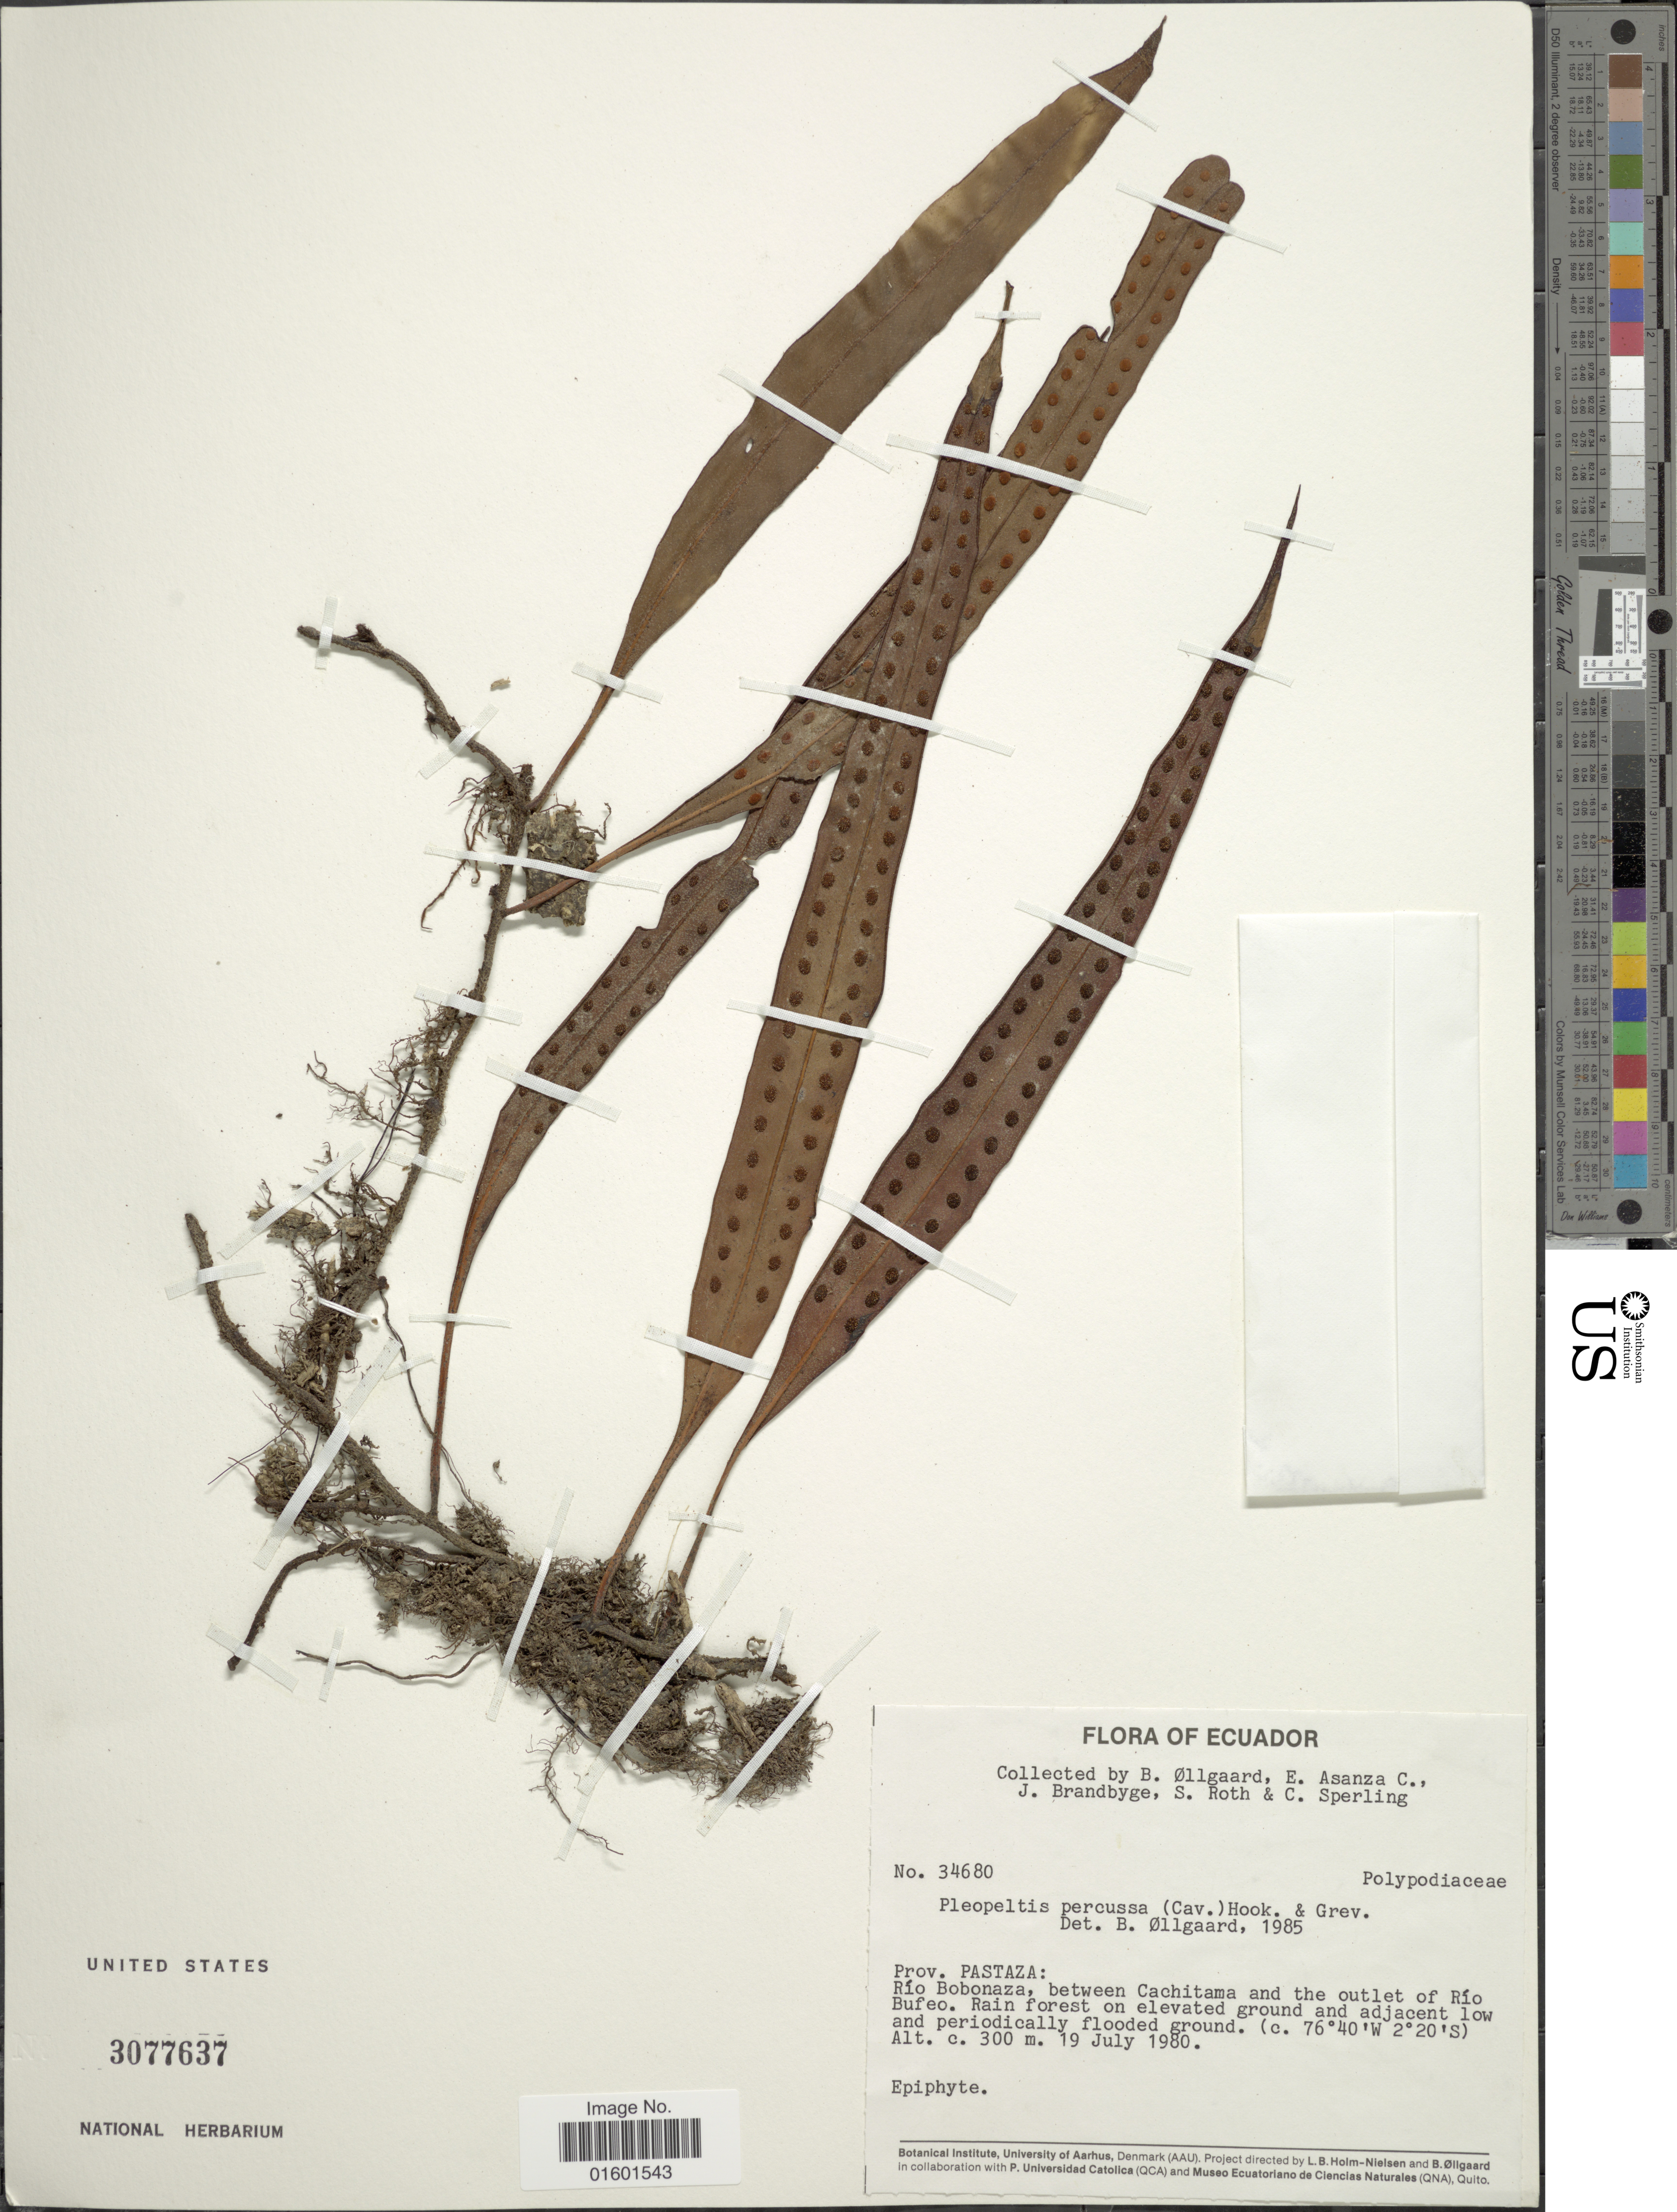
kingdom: Plantae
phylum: Tracheophyta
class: Polypodiopsida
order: Polypodiales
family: Polypodiaceae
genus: Microgramma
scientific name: Microgramma percussa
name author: (Cav.) de la Sota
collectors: B. Øllgaard, E. Asanza C., J. Brandbyge, S. Roth & C. Sperling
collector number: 34680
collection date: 1980-07-19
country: Ecuador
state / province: Pastaza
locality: Rio Bobonaza, between Cachitama and the outlet of Rio Bufeo.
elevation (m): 300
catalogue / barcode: US 3077637